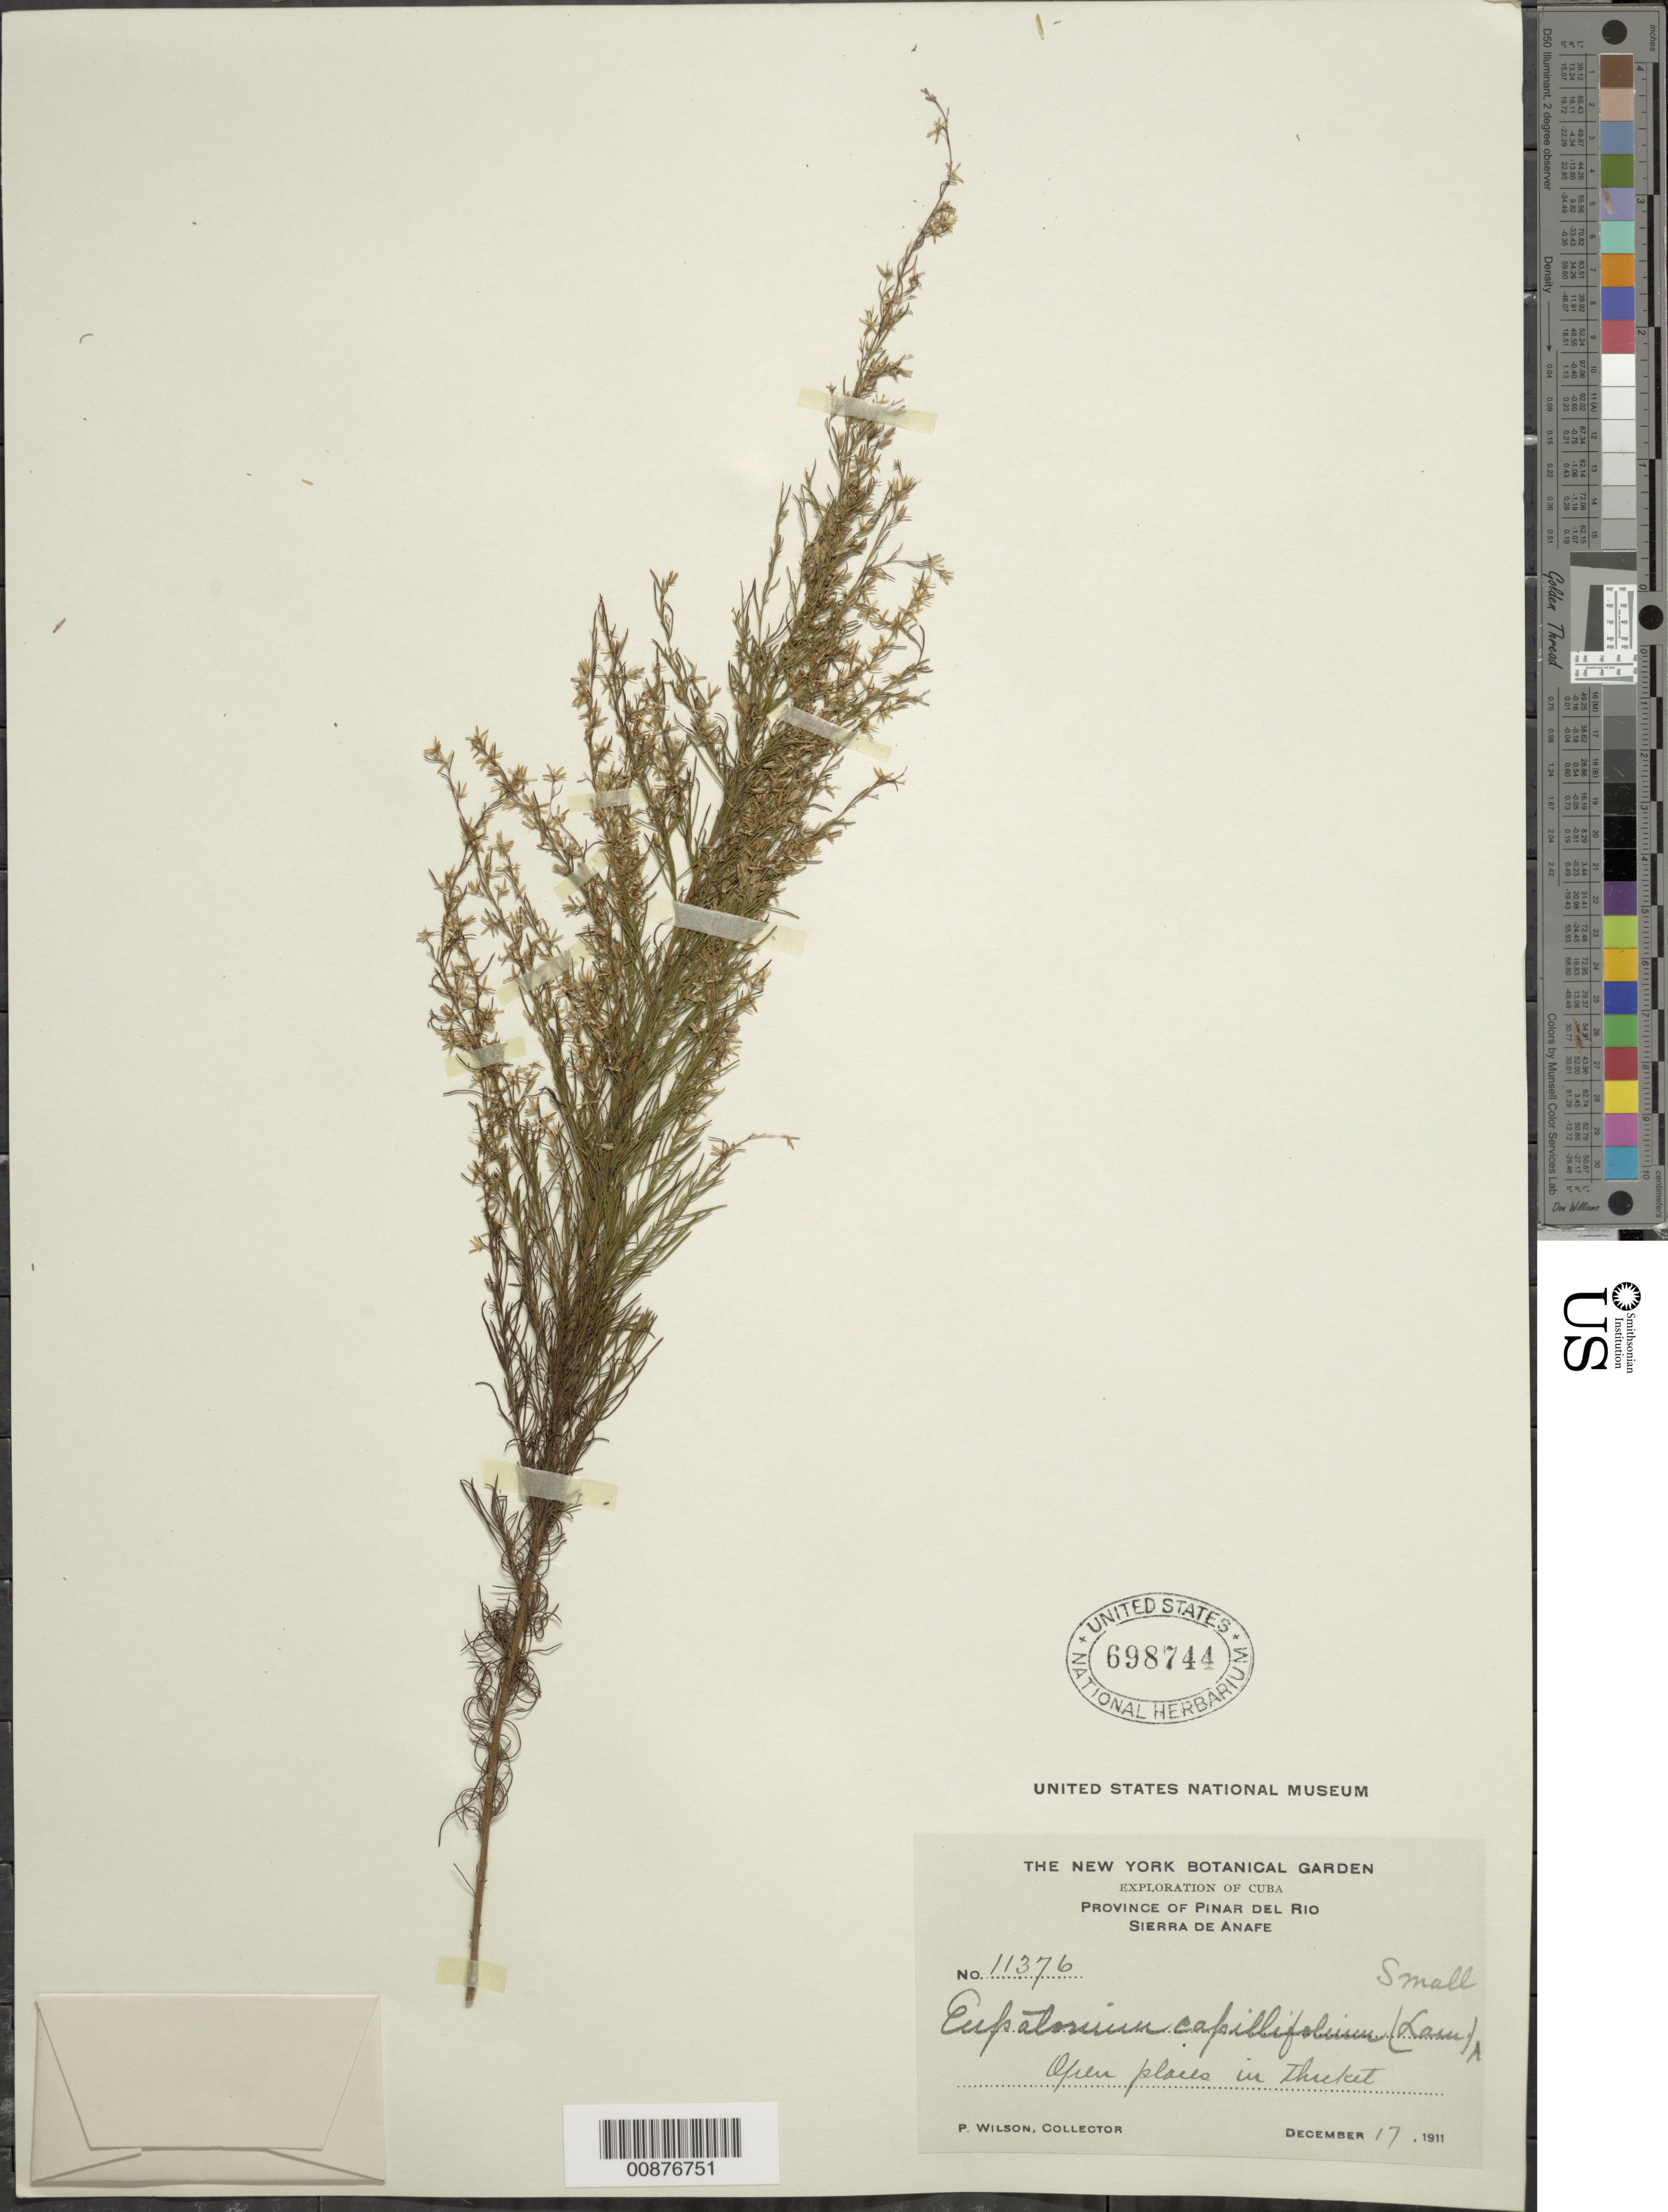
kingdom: Plantae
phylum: Tracheophyta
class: Magnoliopsida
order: Asterales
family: Asteraceae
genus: Eupatorium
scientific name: Eupatorium capillifolium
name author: (Lam.) Small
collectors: P. Wilson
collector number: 11376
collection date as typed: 17 Dec 1911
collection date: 1911-12-17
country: Cuba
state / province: Pinar del Río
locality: Sierra de Anafe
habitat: Open places in thicket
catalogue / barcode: US 698744